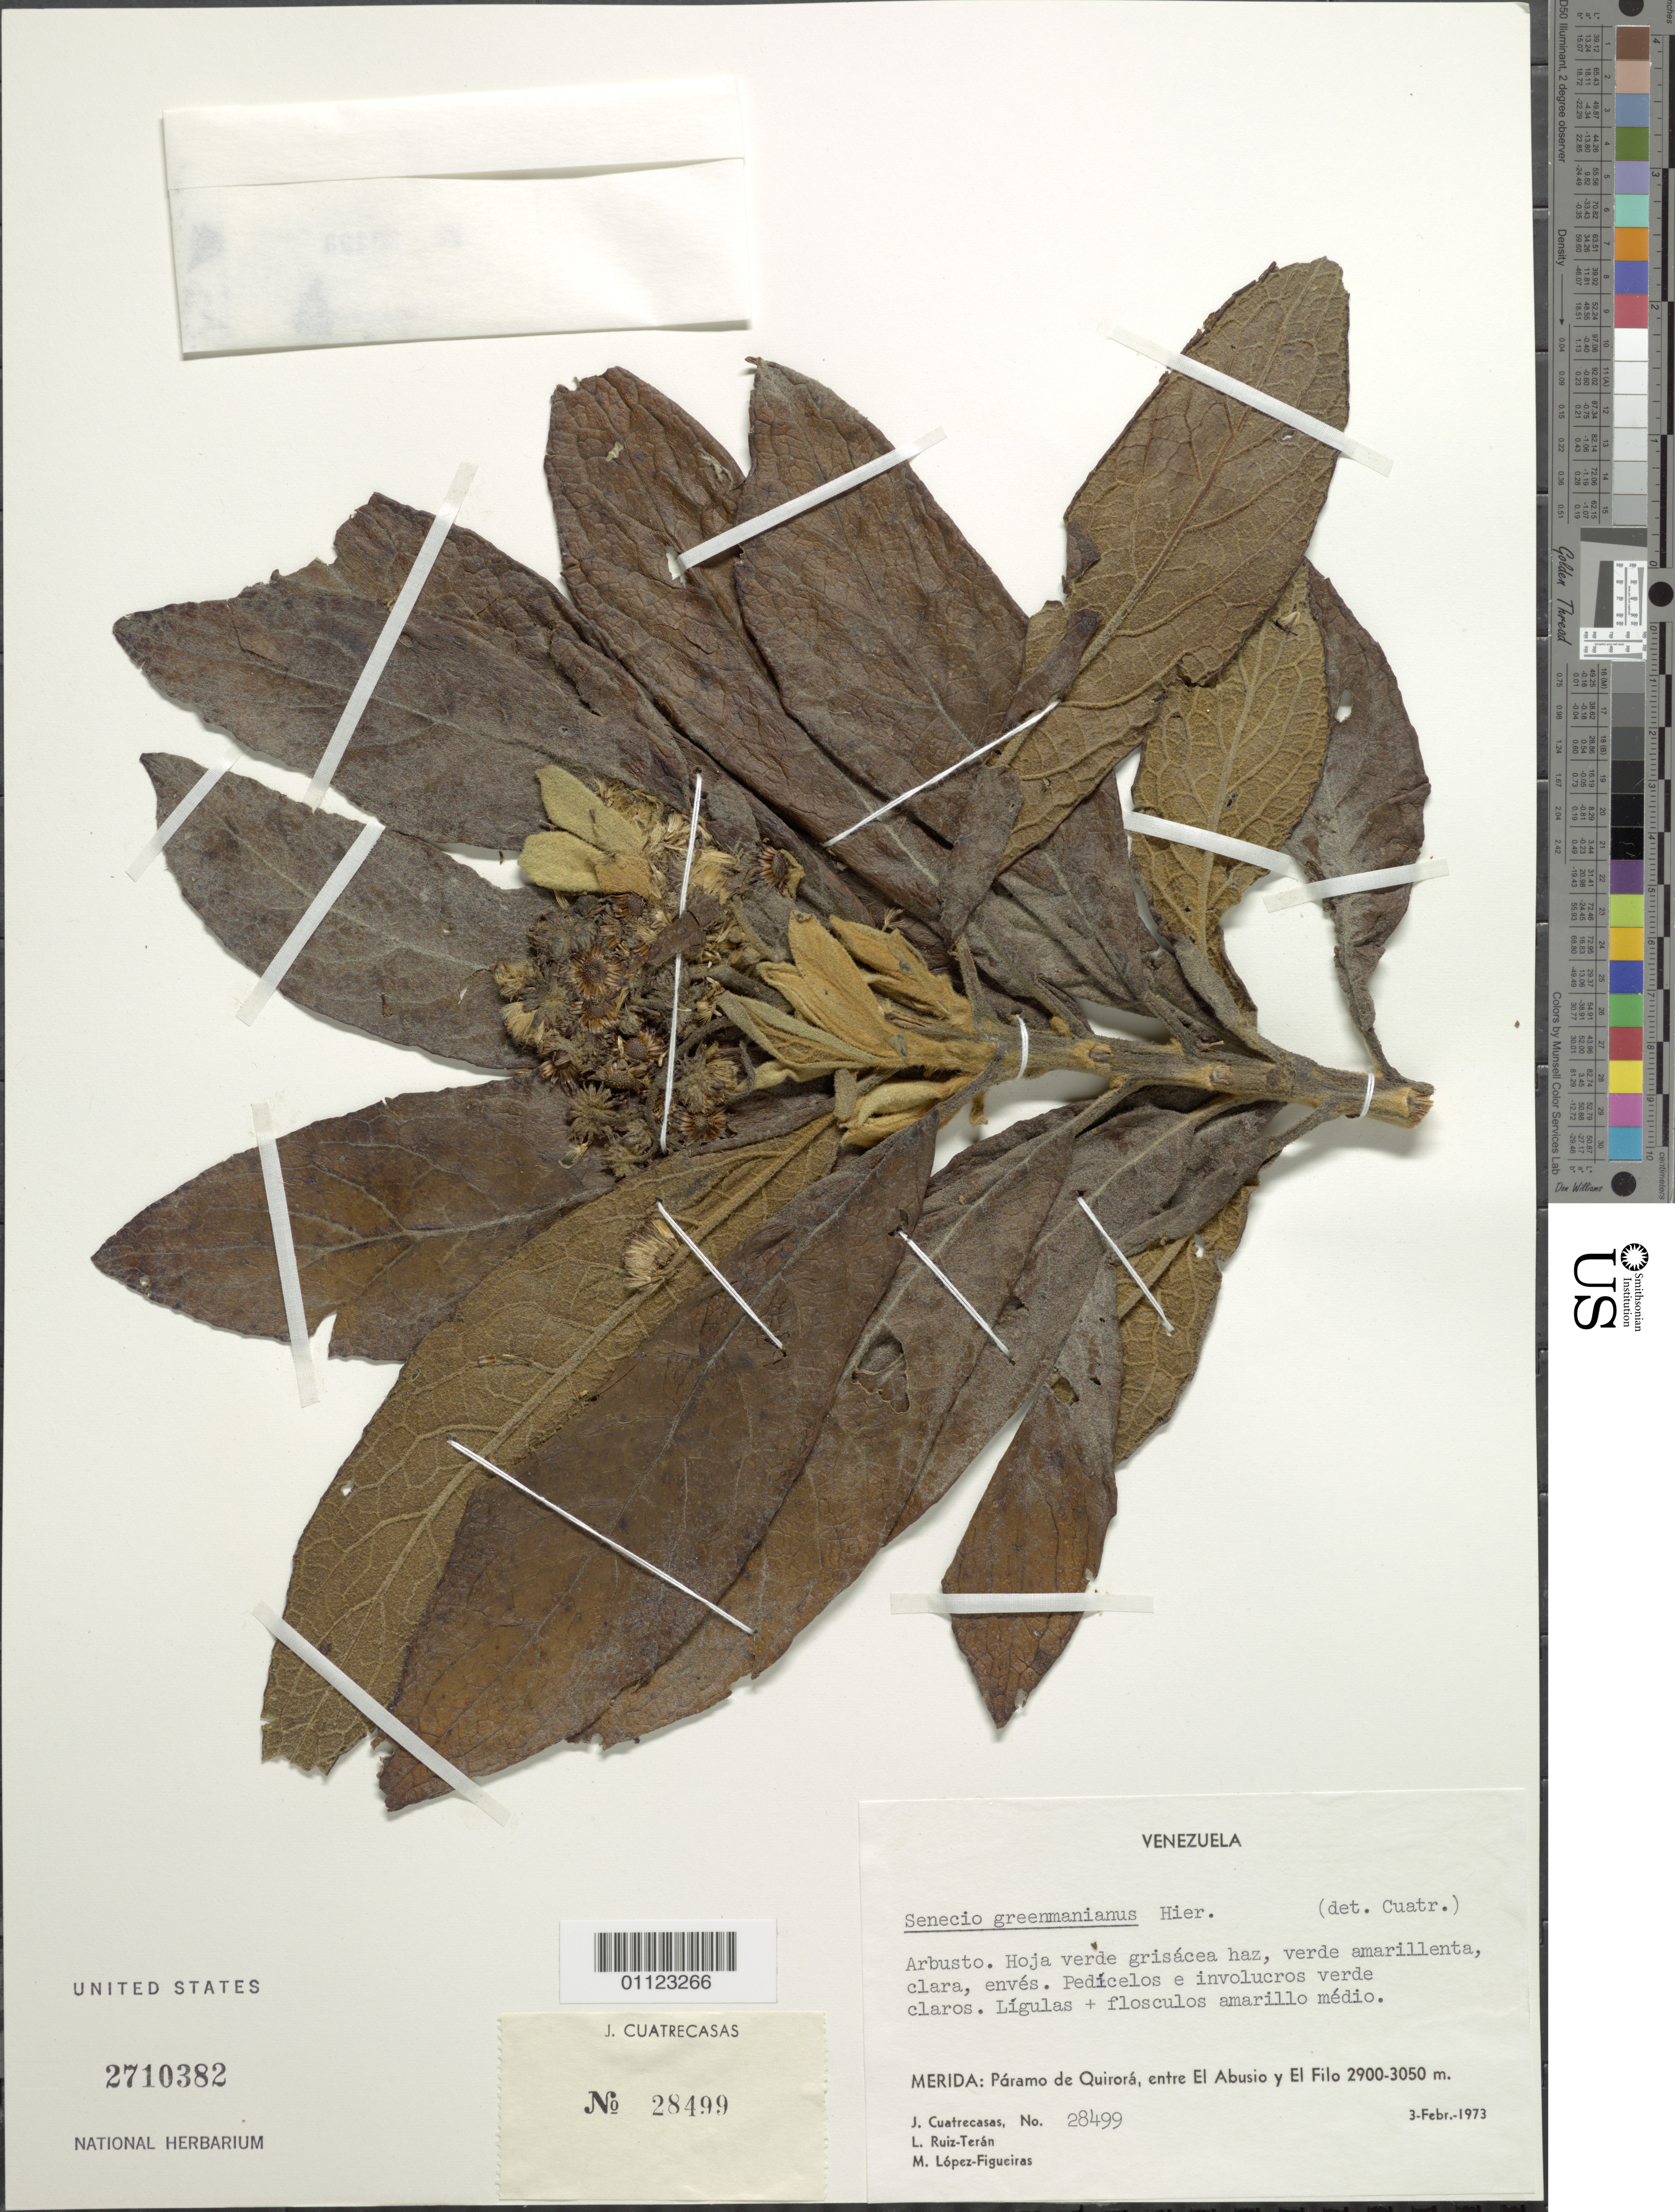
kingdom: Plantae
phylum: Tracheophyta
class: Magnoliopsida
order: Asterales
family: Asteraceae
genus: Pentacalia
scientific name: Pentacalia greenmaniana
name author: (Hieron.) Cuatrec.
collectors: J. Cuatrecasas, L. E. Ruíz-Terán & M. López Figueiras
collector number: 28499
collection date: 1973-02-03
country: Venezuela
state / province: Mérida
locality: Páramo de Quirorá, entre El Abusio y El Filo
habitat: Páramo.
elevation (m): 2900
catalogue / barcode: US 2710382